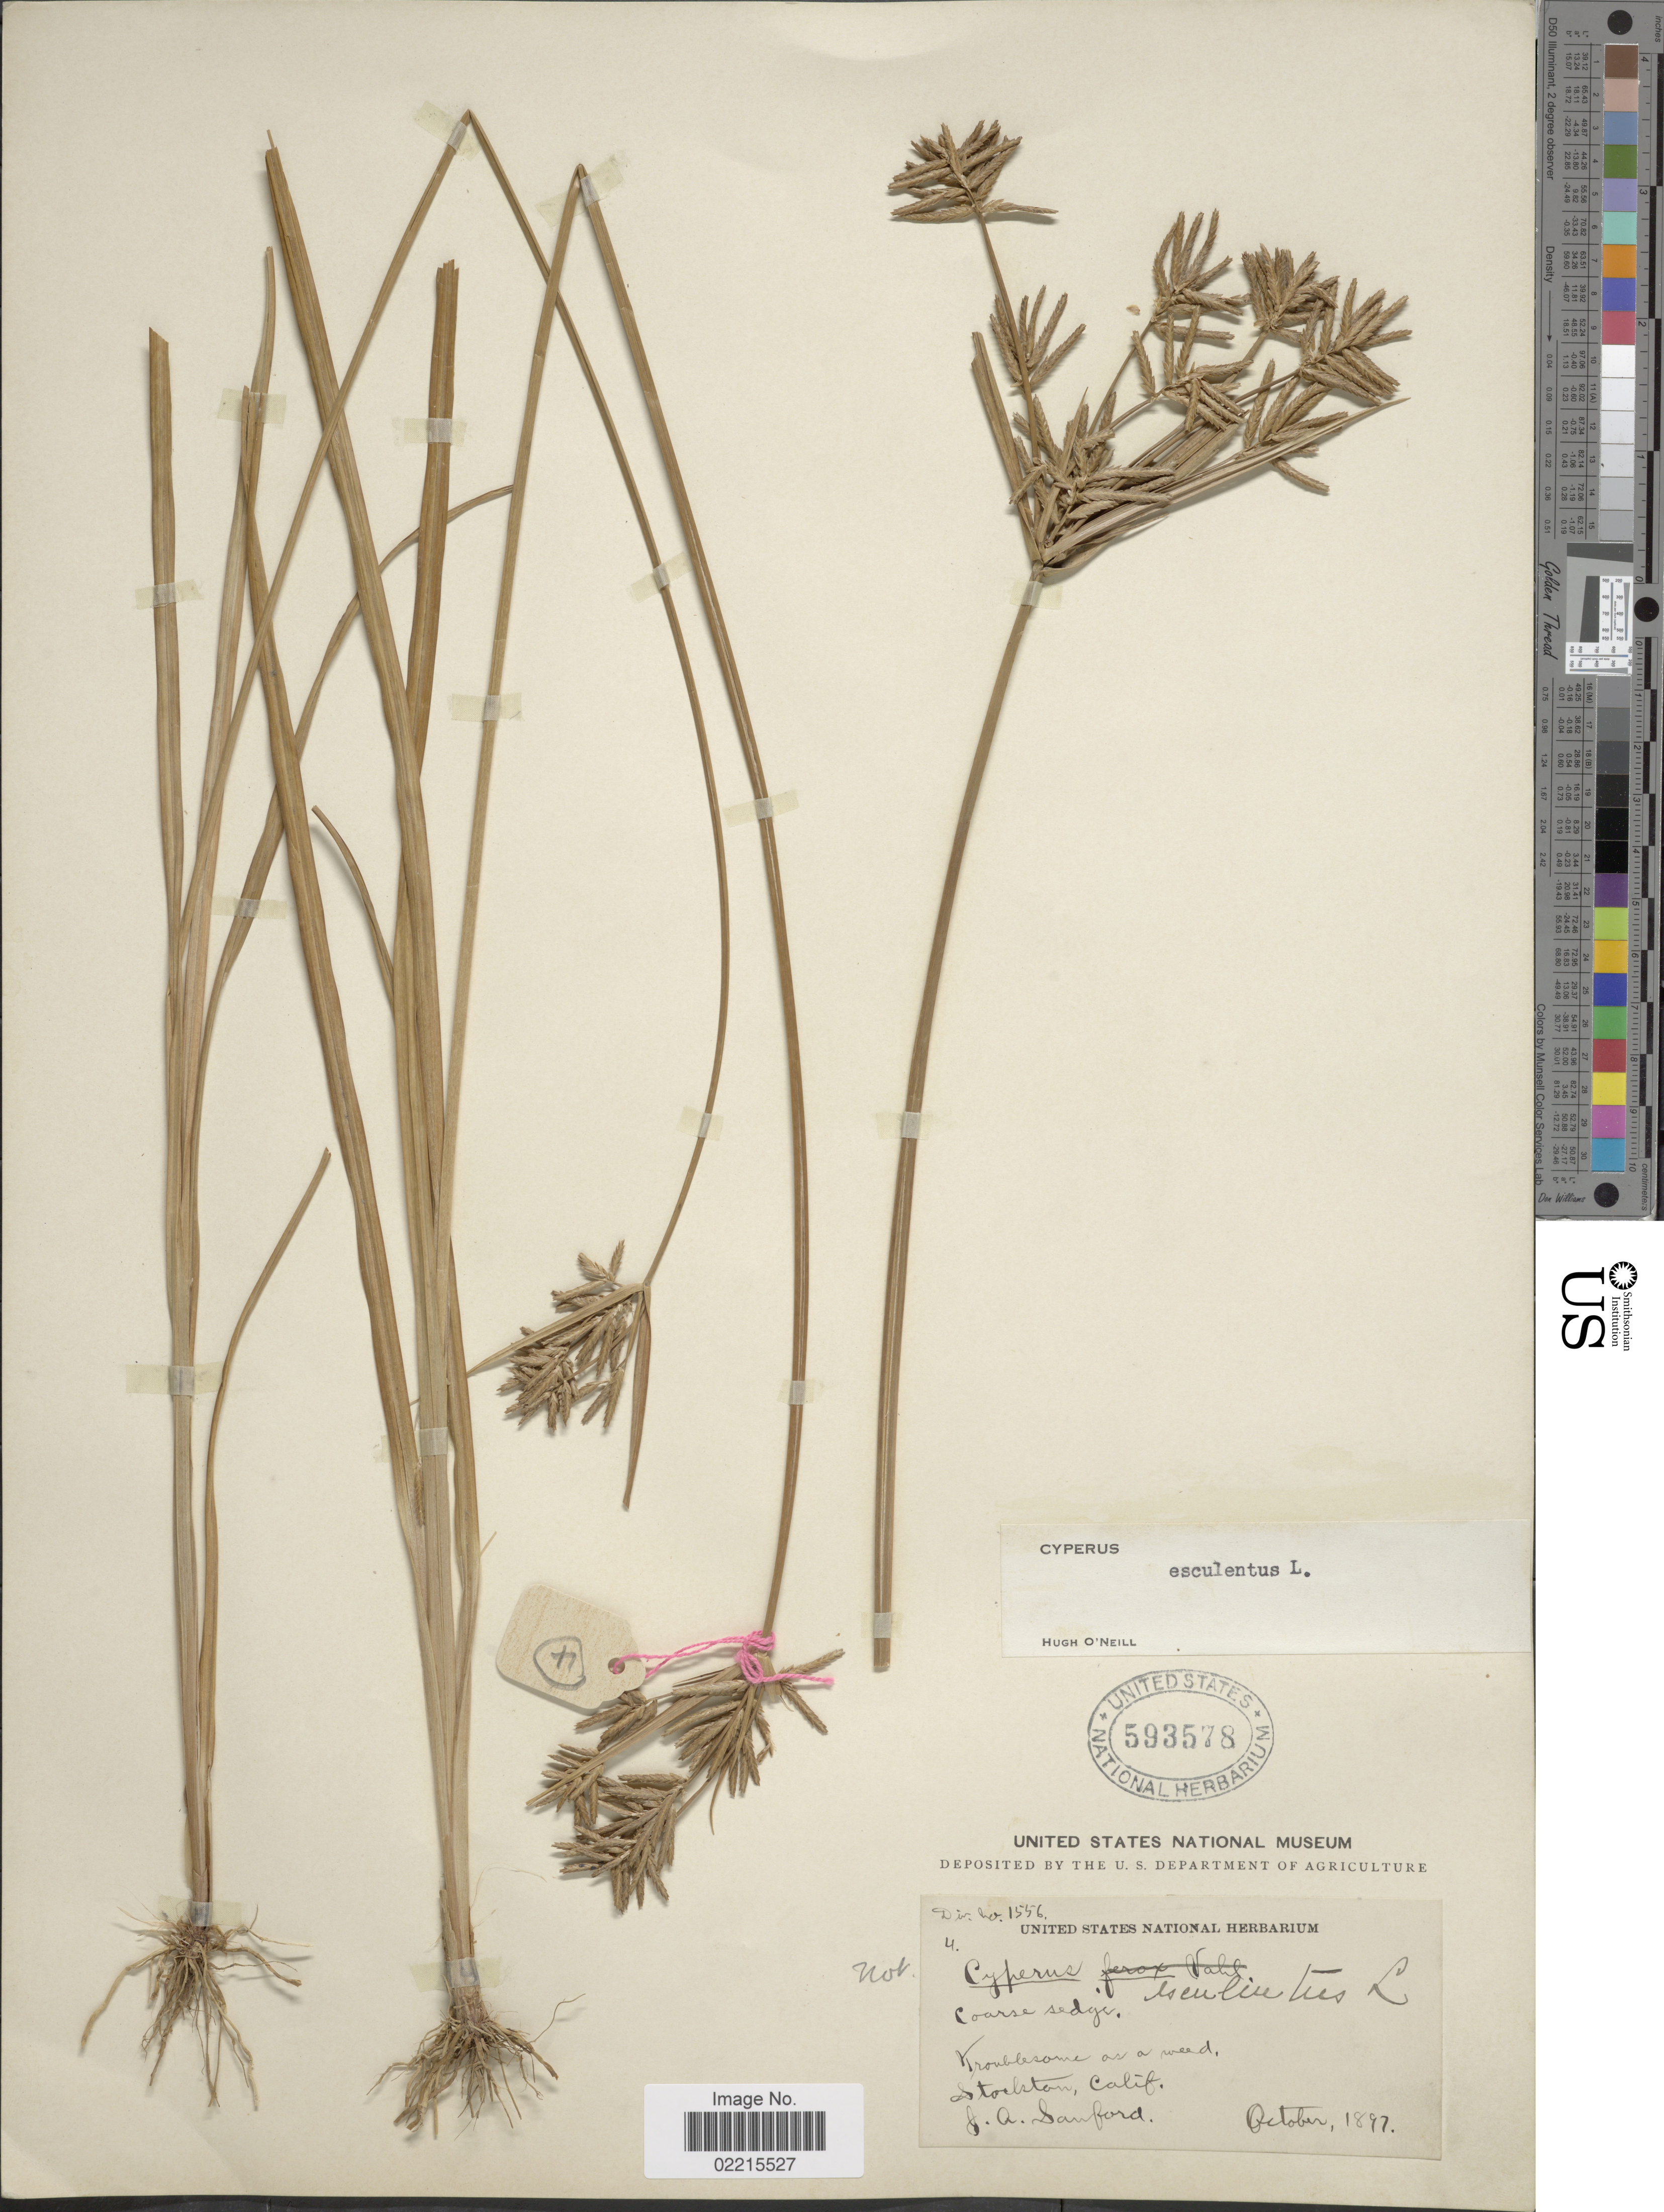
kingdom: Plantae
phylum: Tracheophyta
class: Liliopsida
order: Poales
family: Cyperaceae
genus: Cyperus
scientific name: Cyperus esculentus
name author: L.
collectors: J. Sanford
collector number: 4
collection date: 1897-10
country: United States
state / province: California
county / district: San Joaquin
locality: Stockton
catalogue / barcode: US 593578